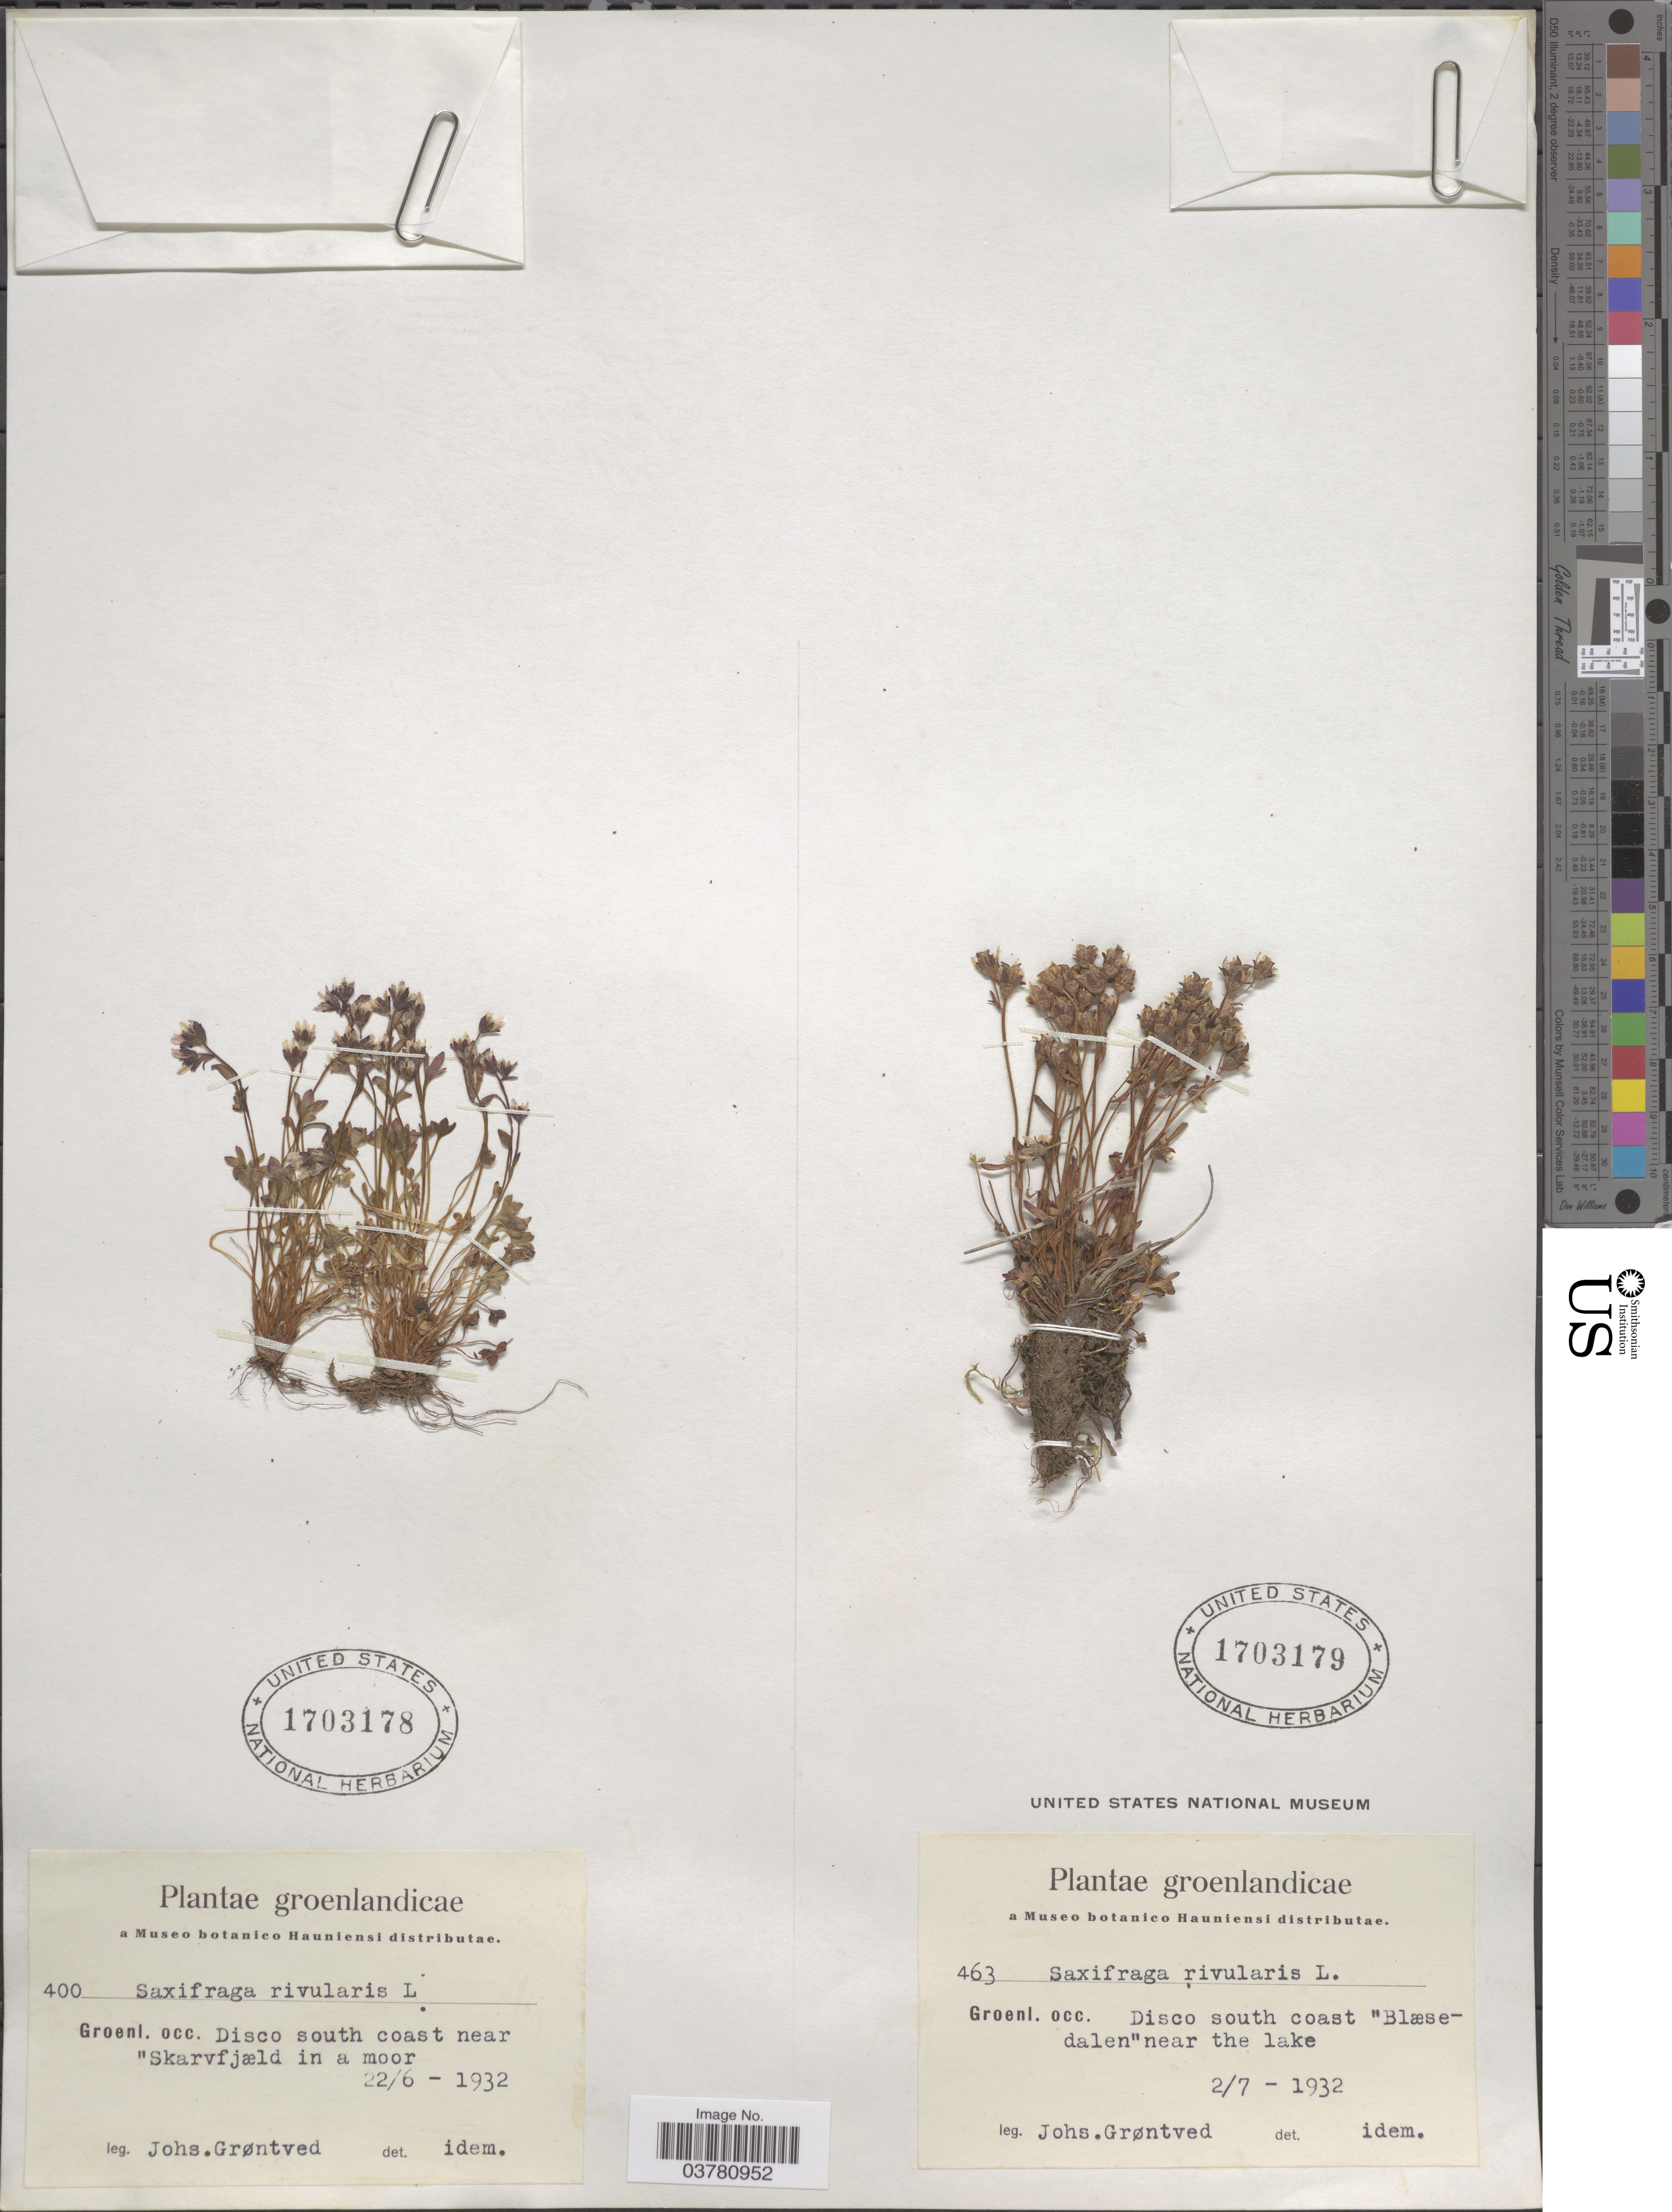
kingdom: Plantae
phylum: Tracheophyta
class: Magnoliopsida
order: Saxifragales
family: Saxifragaceae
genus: Saxifraga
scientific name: Saxifraga rivularis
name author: L.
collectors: J. Grøntved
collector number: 400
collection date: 1932-06-22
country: Greenland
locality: Groenlandicae. Groenl. occ. Disco south coast near Skarvfjæld in a moor.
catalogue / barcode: US 1703178